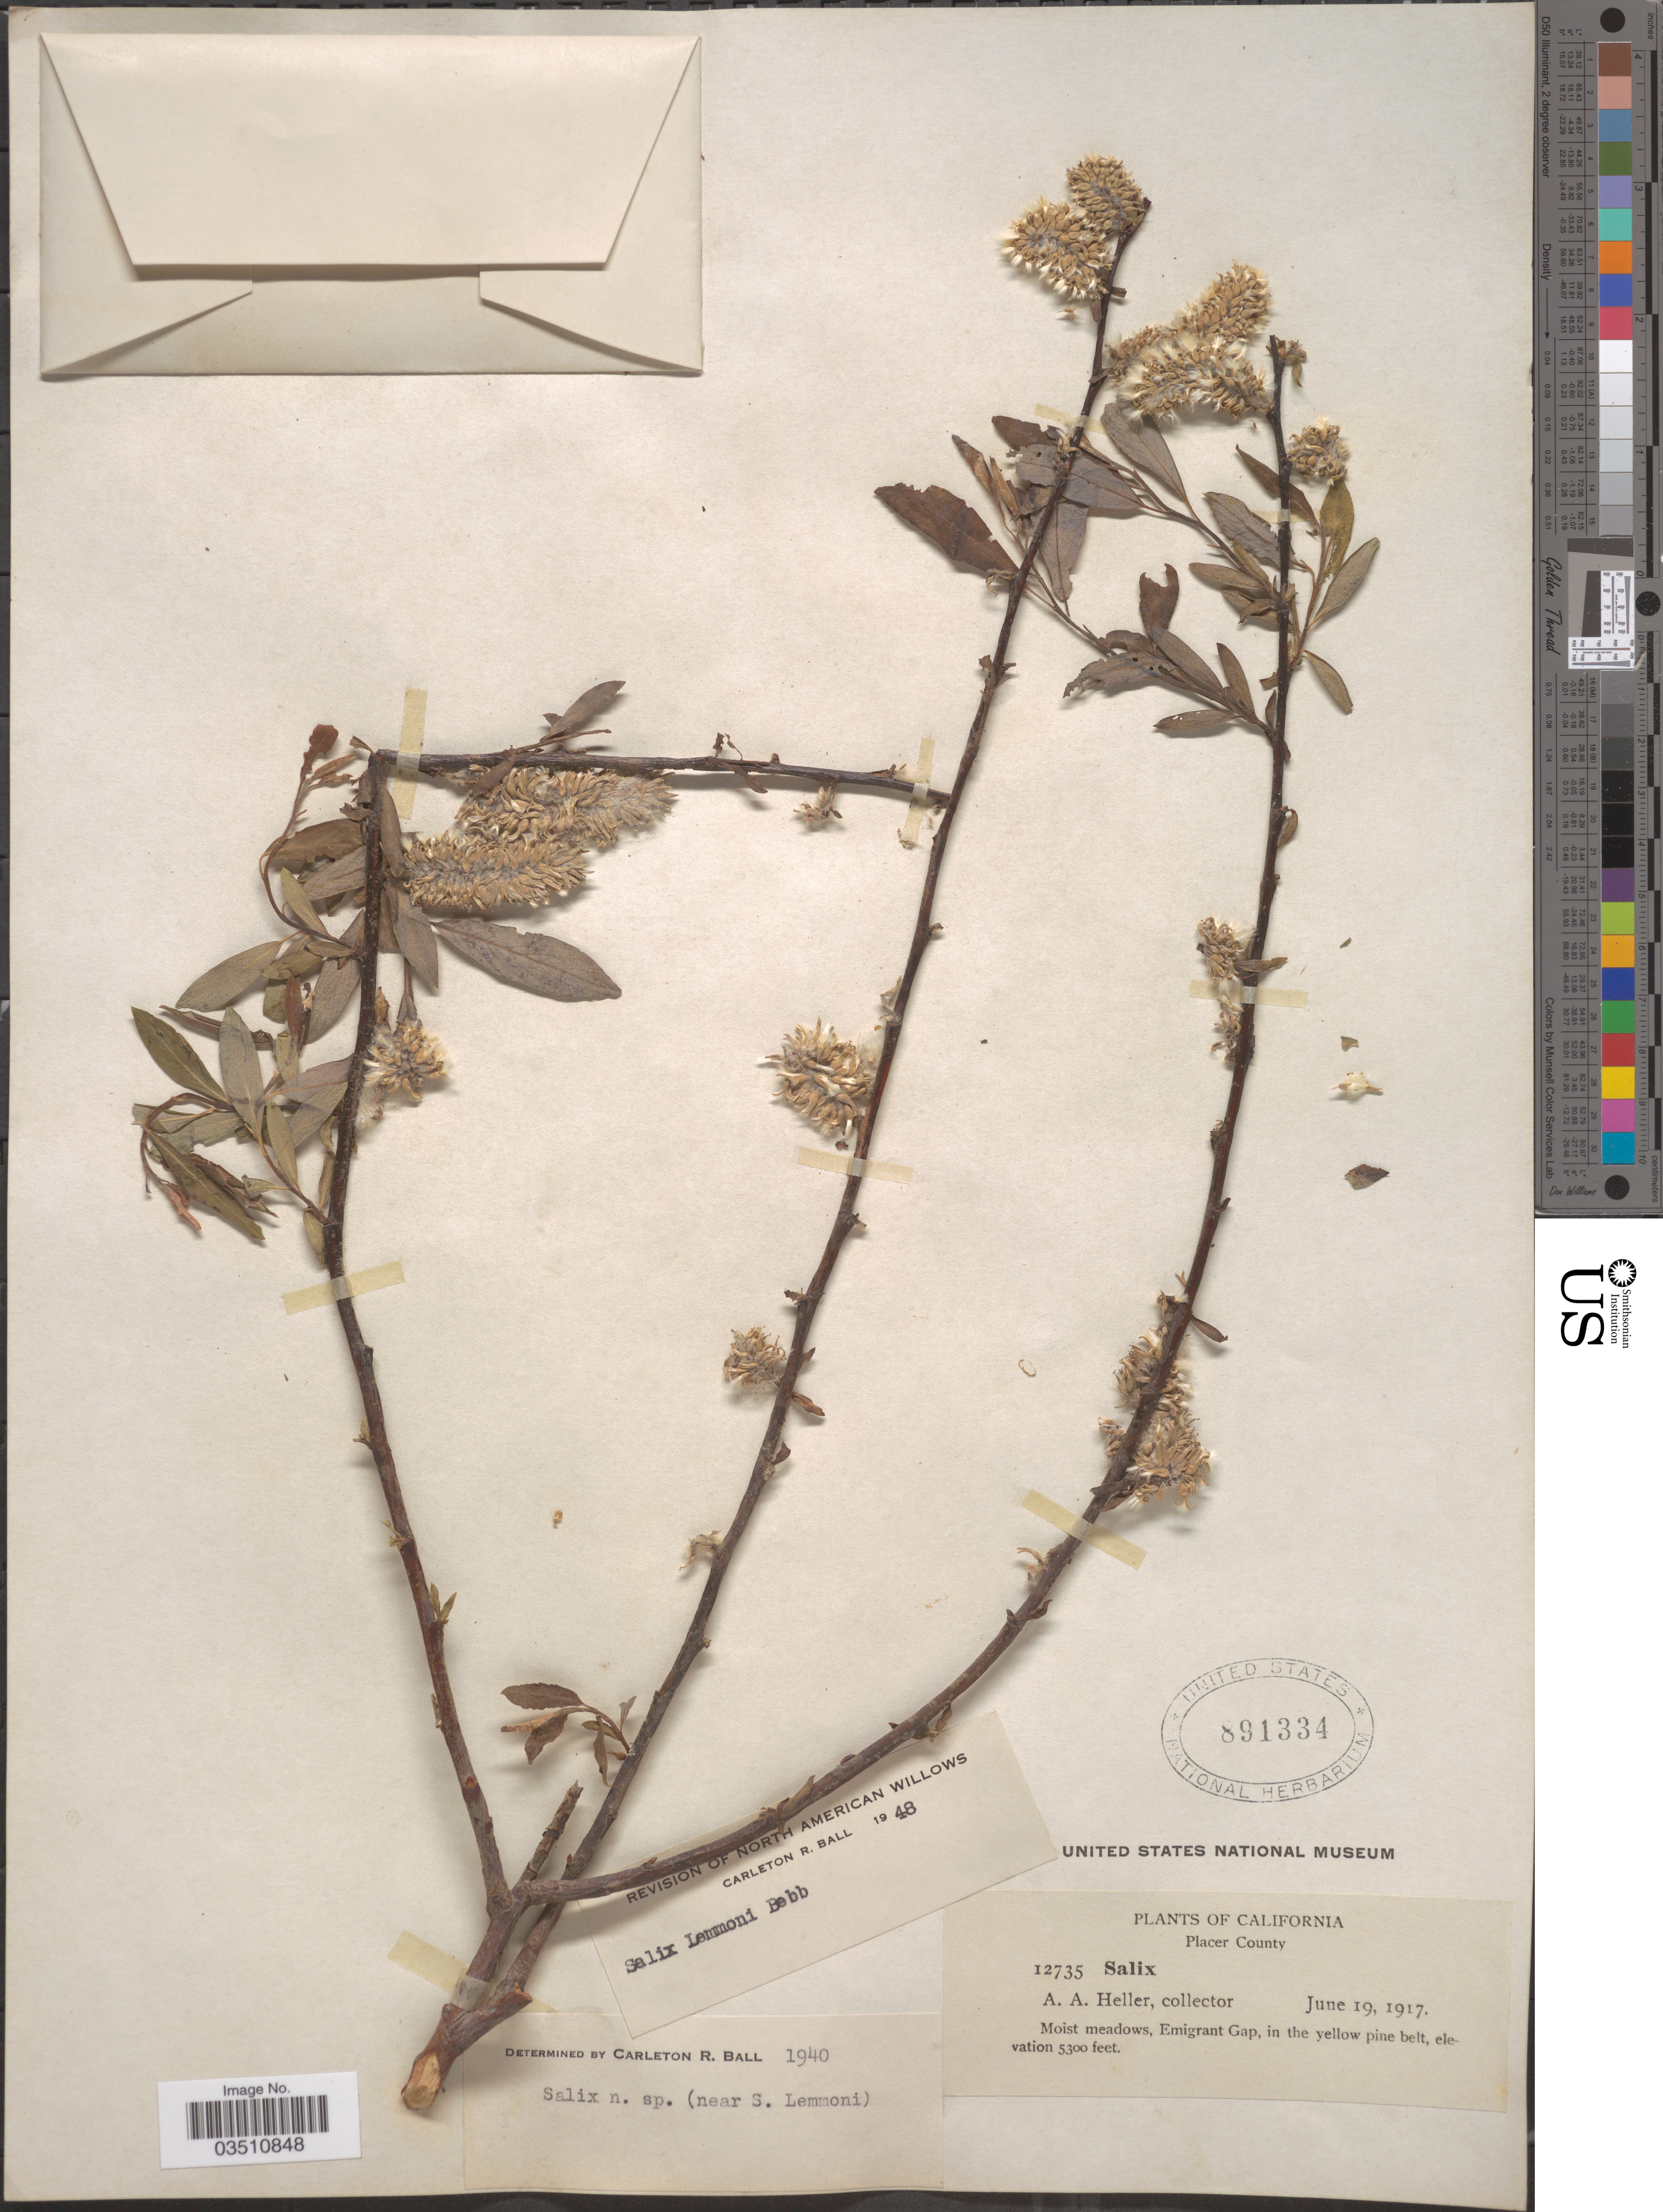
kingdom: Plantae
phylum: Tracheophyta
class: Magnoliopsida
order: Malpighiales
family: Salicaceae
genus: Salix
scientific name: Salix lemmonii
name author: Bebb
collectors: A. A. Heller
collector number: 12735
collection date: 1917-06-19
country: United States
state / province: California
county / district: Placer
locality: Placer County. Moist meadows, Emigrant Gap, in the yellow pine belt.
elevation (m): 1615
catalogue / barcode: US 891334